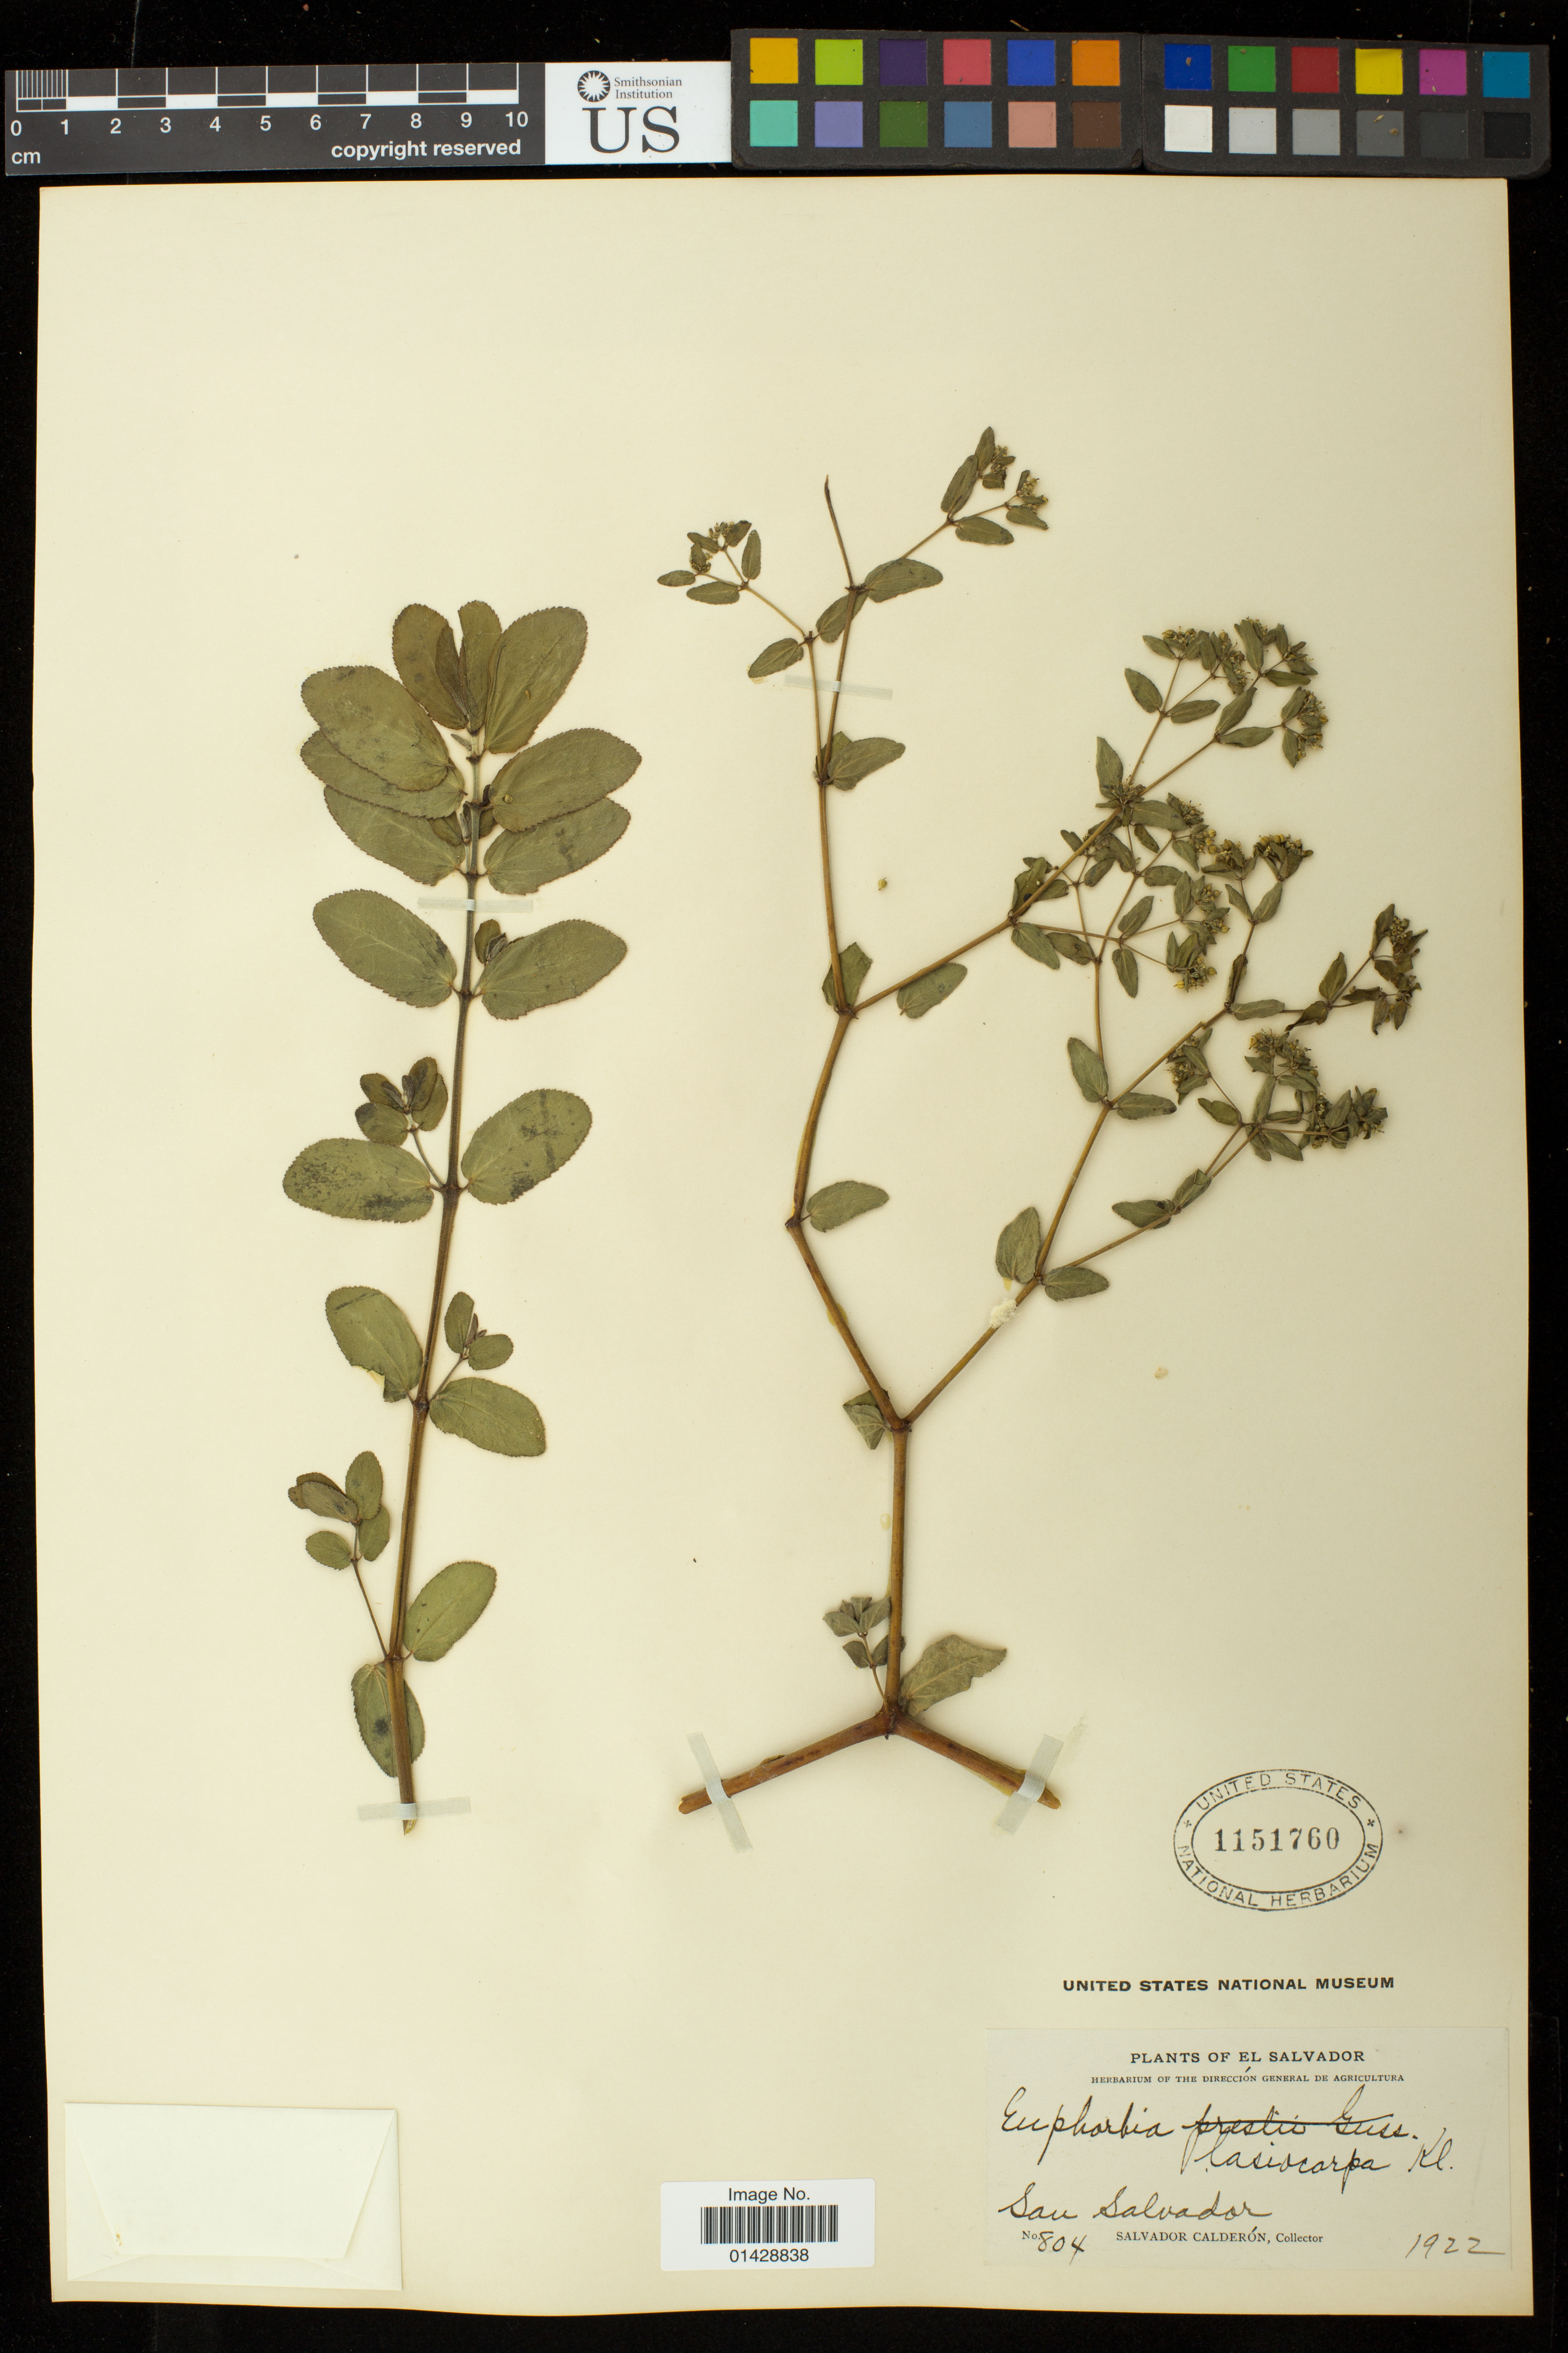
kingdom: Plantae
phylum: Tracheophyta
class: Magnoliopsida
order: Malpighiales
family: Euphorbiaceae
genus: Euphorbia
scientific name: Euphorbia lasiocarpa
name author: Klotzsch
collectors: S. Calderón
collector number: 804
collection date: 1922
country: El Salvador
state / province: San Salvador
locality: San Salvador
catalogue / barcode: US 1151760